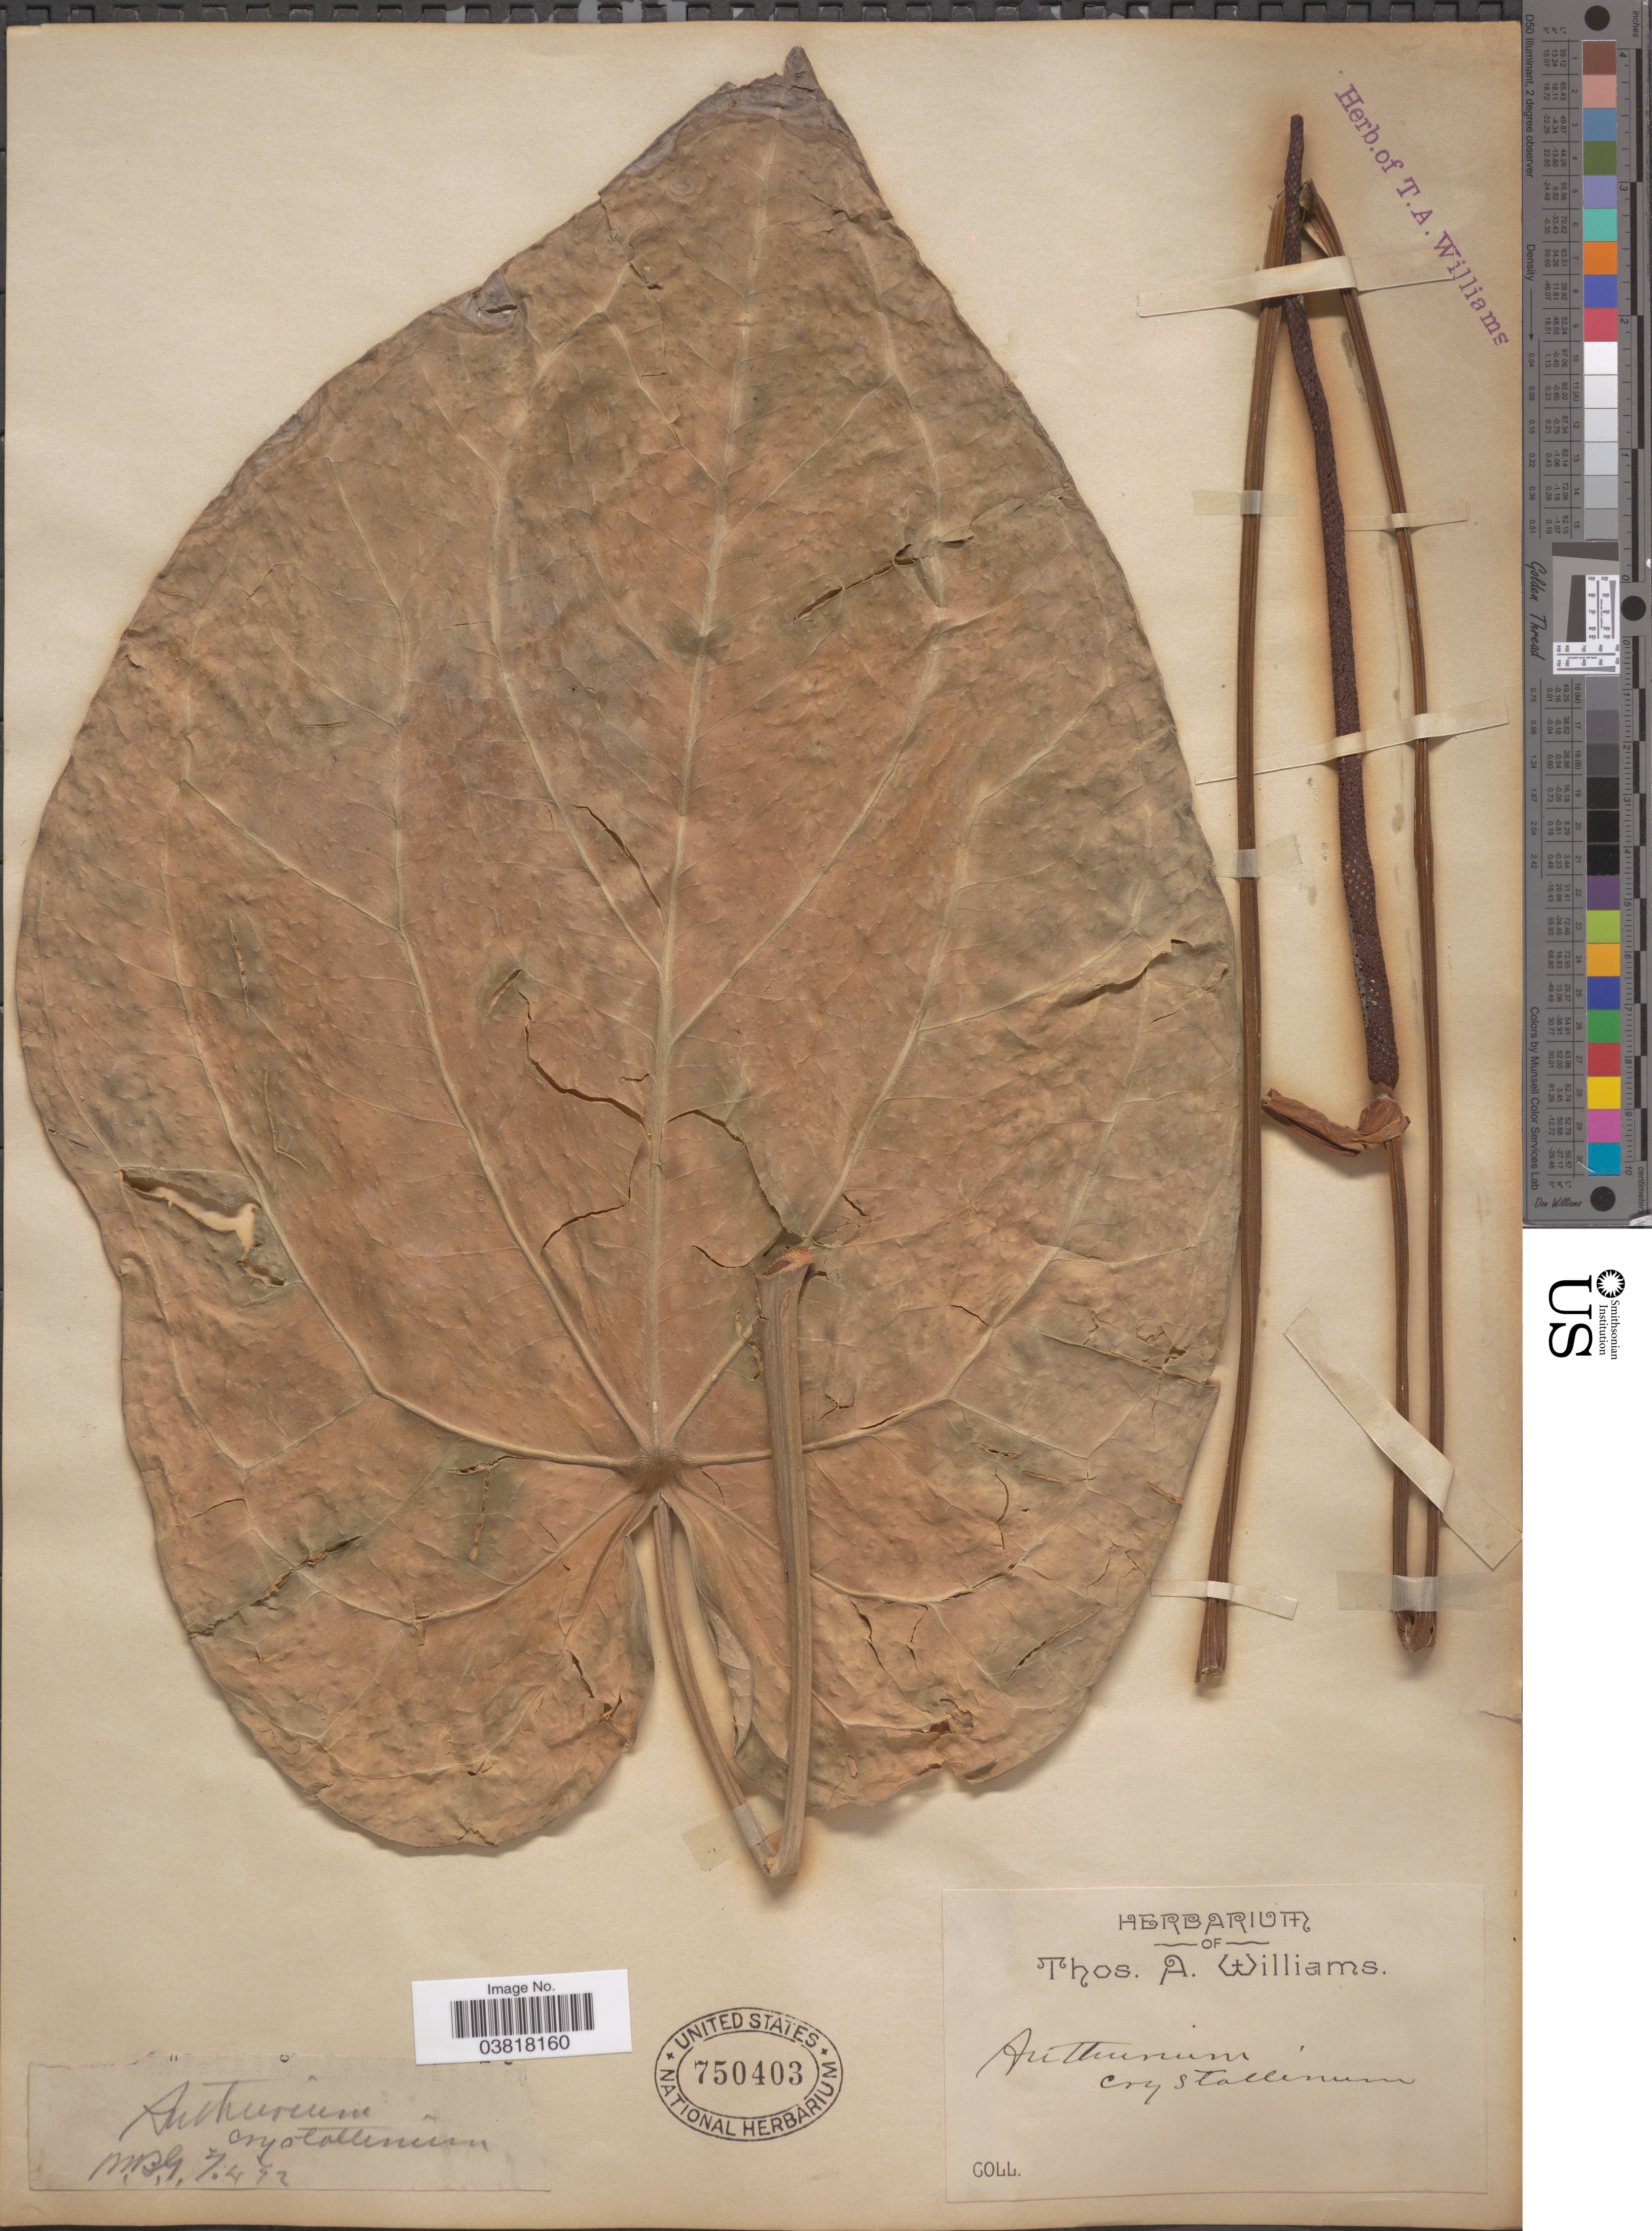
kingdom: Plantae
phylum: Tracheophyta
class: Liliopsida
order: Alismatales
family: Araceae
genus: Anthurium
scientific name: Anthurium crystallinum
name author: Linden & André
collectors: ex herb. Thos. A. Williams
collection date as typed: Transcribed d/m/y: 7/4/42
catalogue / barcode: US 750403